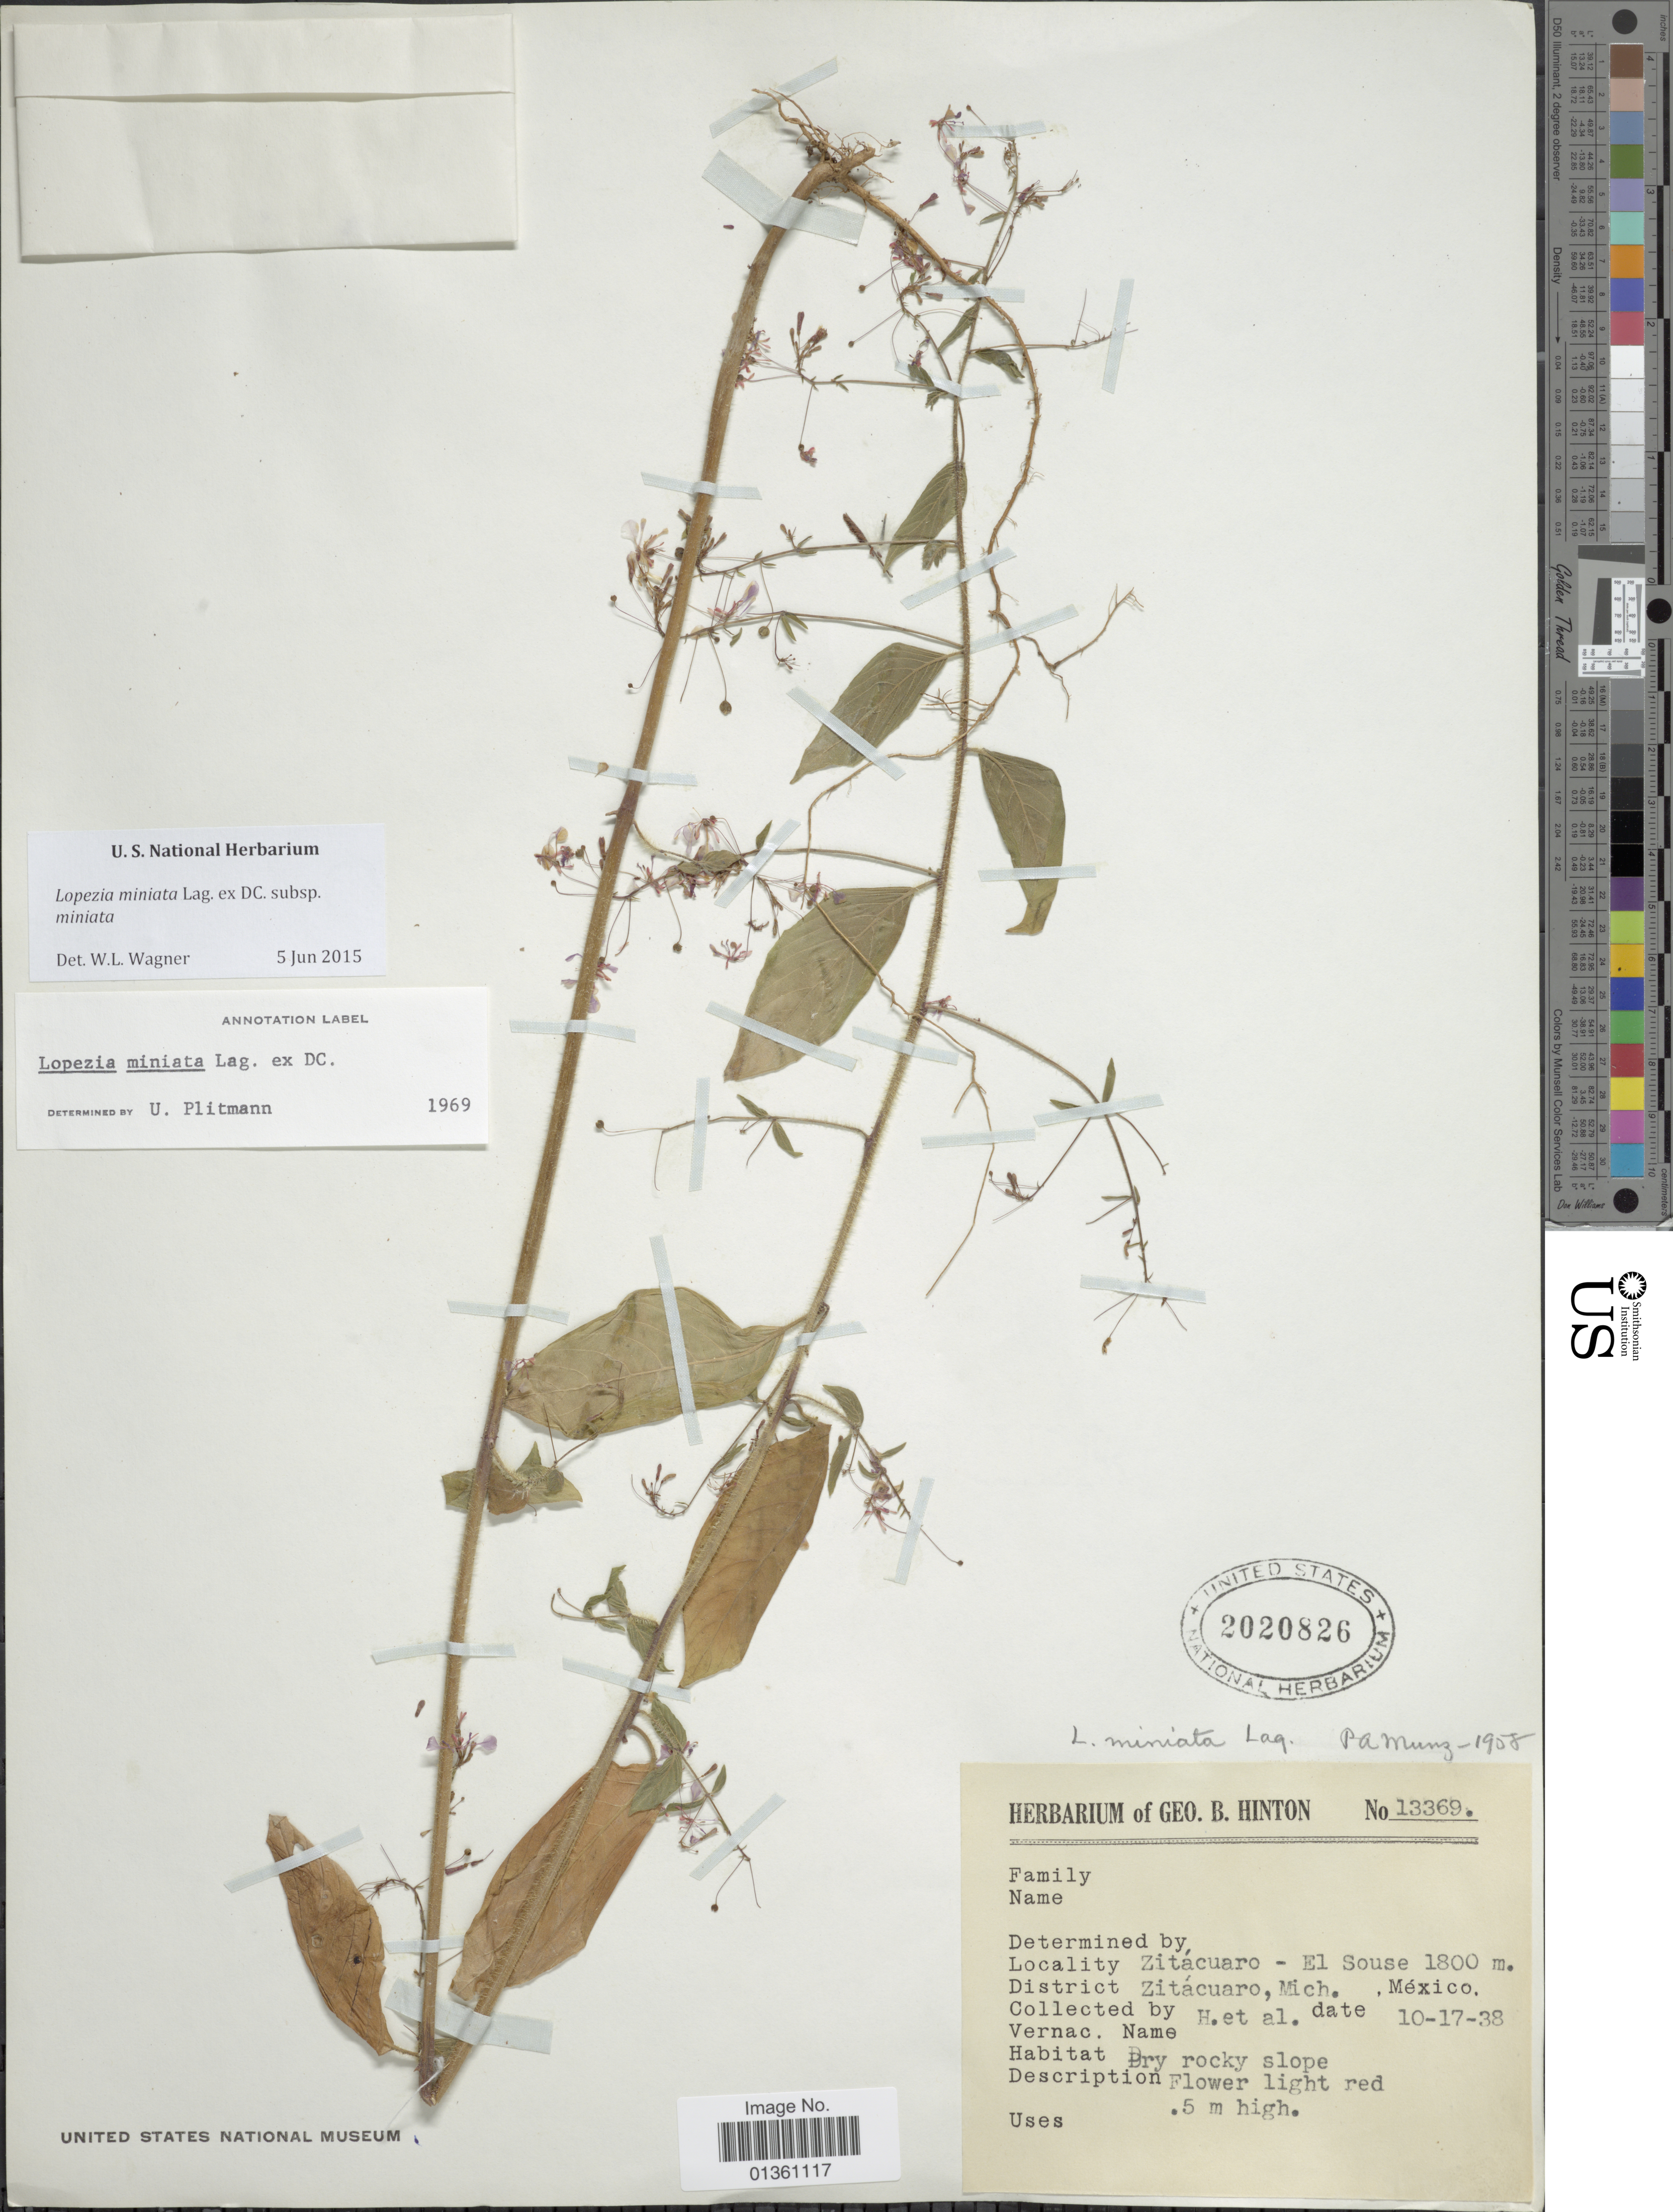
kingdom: Plantae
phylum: Tracheophyta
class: Magnoliopsida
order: Myrtales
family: Onagraceae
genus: Lopezia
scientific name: Lopezia miniata subsp. miniata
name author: Lag. ex DC.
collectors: G. B. Hinton & et al.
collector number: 13369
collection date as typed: Transcribed d/m/y: 17/10/38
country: Mexico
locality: Zitácuaro - El Souse. District Zitácuaro, Mich.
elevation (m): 1800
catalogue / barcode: US 2020826